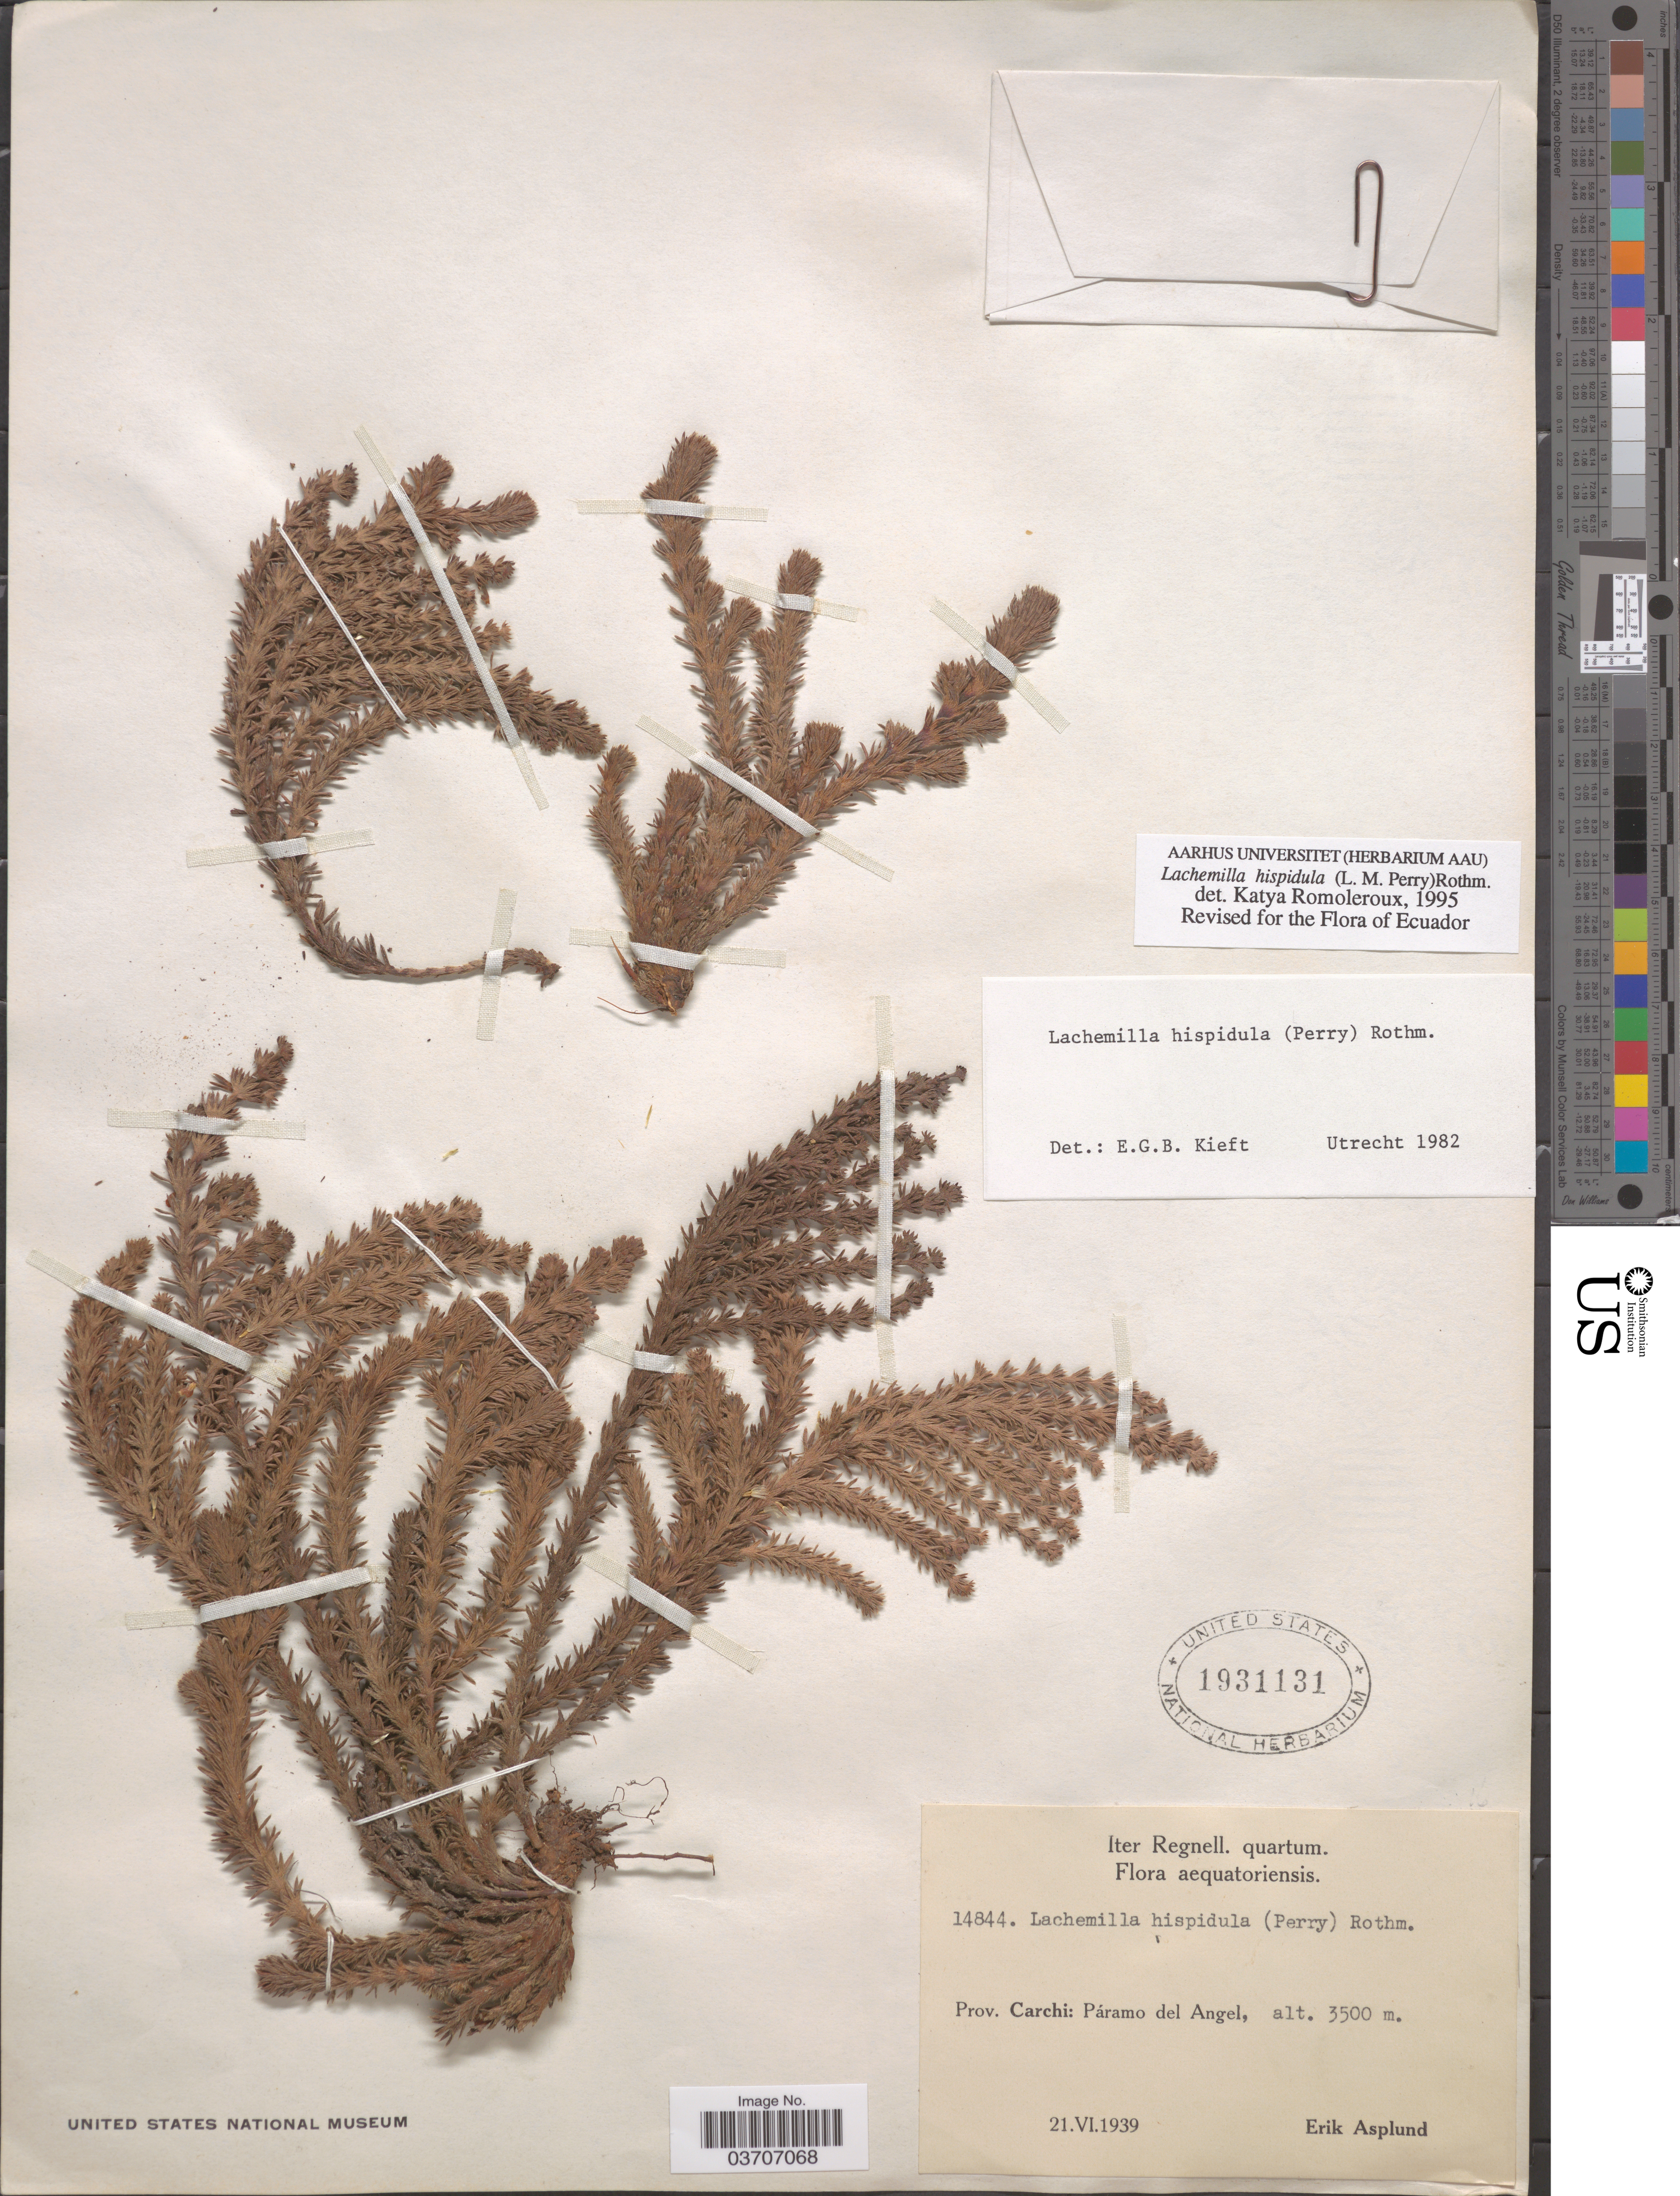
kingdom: Plantae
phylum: Tracheophyta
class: Magnoliopsida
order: Rosales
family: Rosaceae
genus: Lachemilla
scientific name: Lachemilla hispidula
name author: (L.M. Perry) Rothm.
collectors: E. Asplund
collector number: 14844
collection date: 1939-06-21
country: Ecuador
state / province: Carchi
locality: Regnell. quartum. Páramo del Angel.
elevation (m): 3500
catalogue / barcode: US 1931131